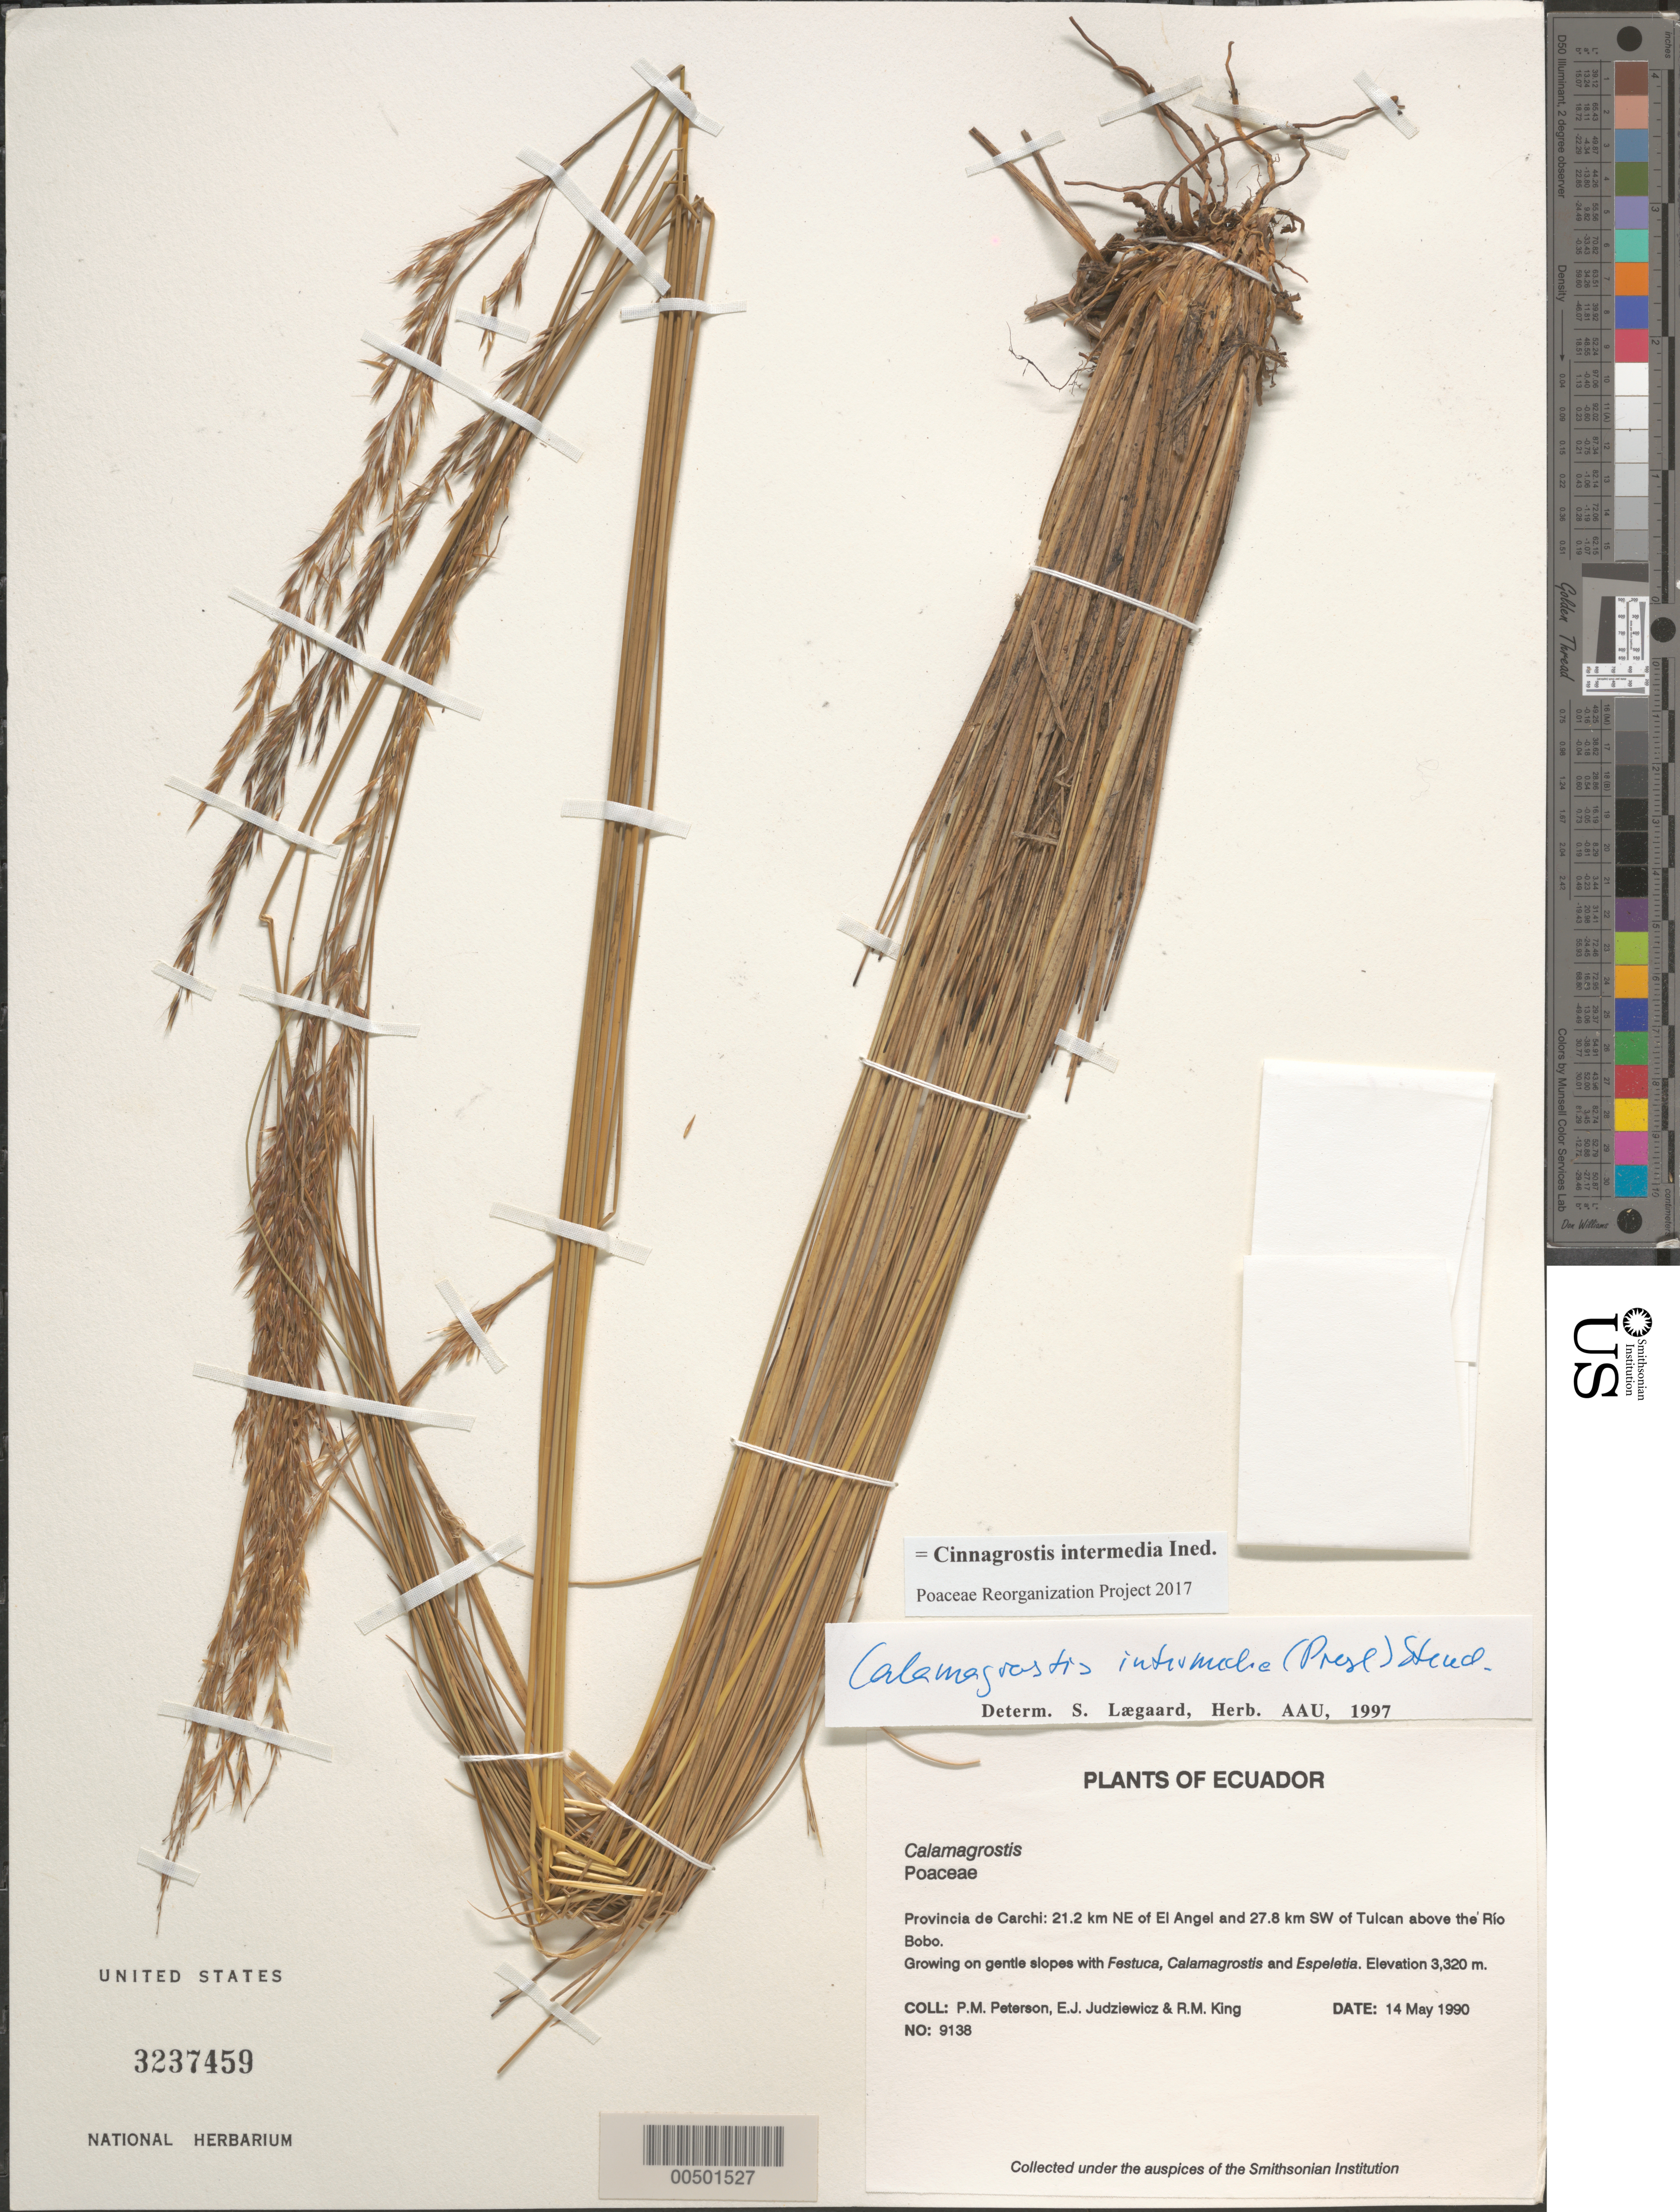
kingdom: Plantae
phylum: Tracheophyta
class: Liliopsida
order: Poales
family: Poaceae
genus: Cinnagrostis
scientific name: Cinnagrostis intermedia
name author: (J. Presl) P.M. Peterson et al.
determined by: Poaceae Reorganization Project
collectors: P. M. Peterson, E. J. Judziewicz & R. M. King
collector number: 09138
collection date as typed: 14 May 1990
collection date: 1990-05-14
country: Ecuador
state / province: Carchi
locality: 21.2 km NE of El Angel and 27.8 km SW of Tulcan above the Río Bobo.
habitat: Growing on gentle slopes with Festuca, Calamagrostis and Espeletia.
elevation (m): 3320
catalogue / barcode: US 3237459